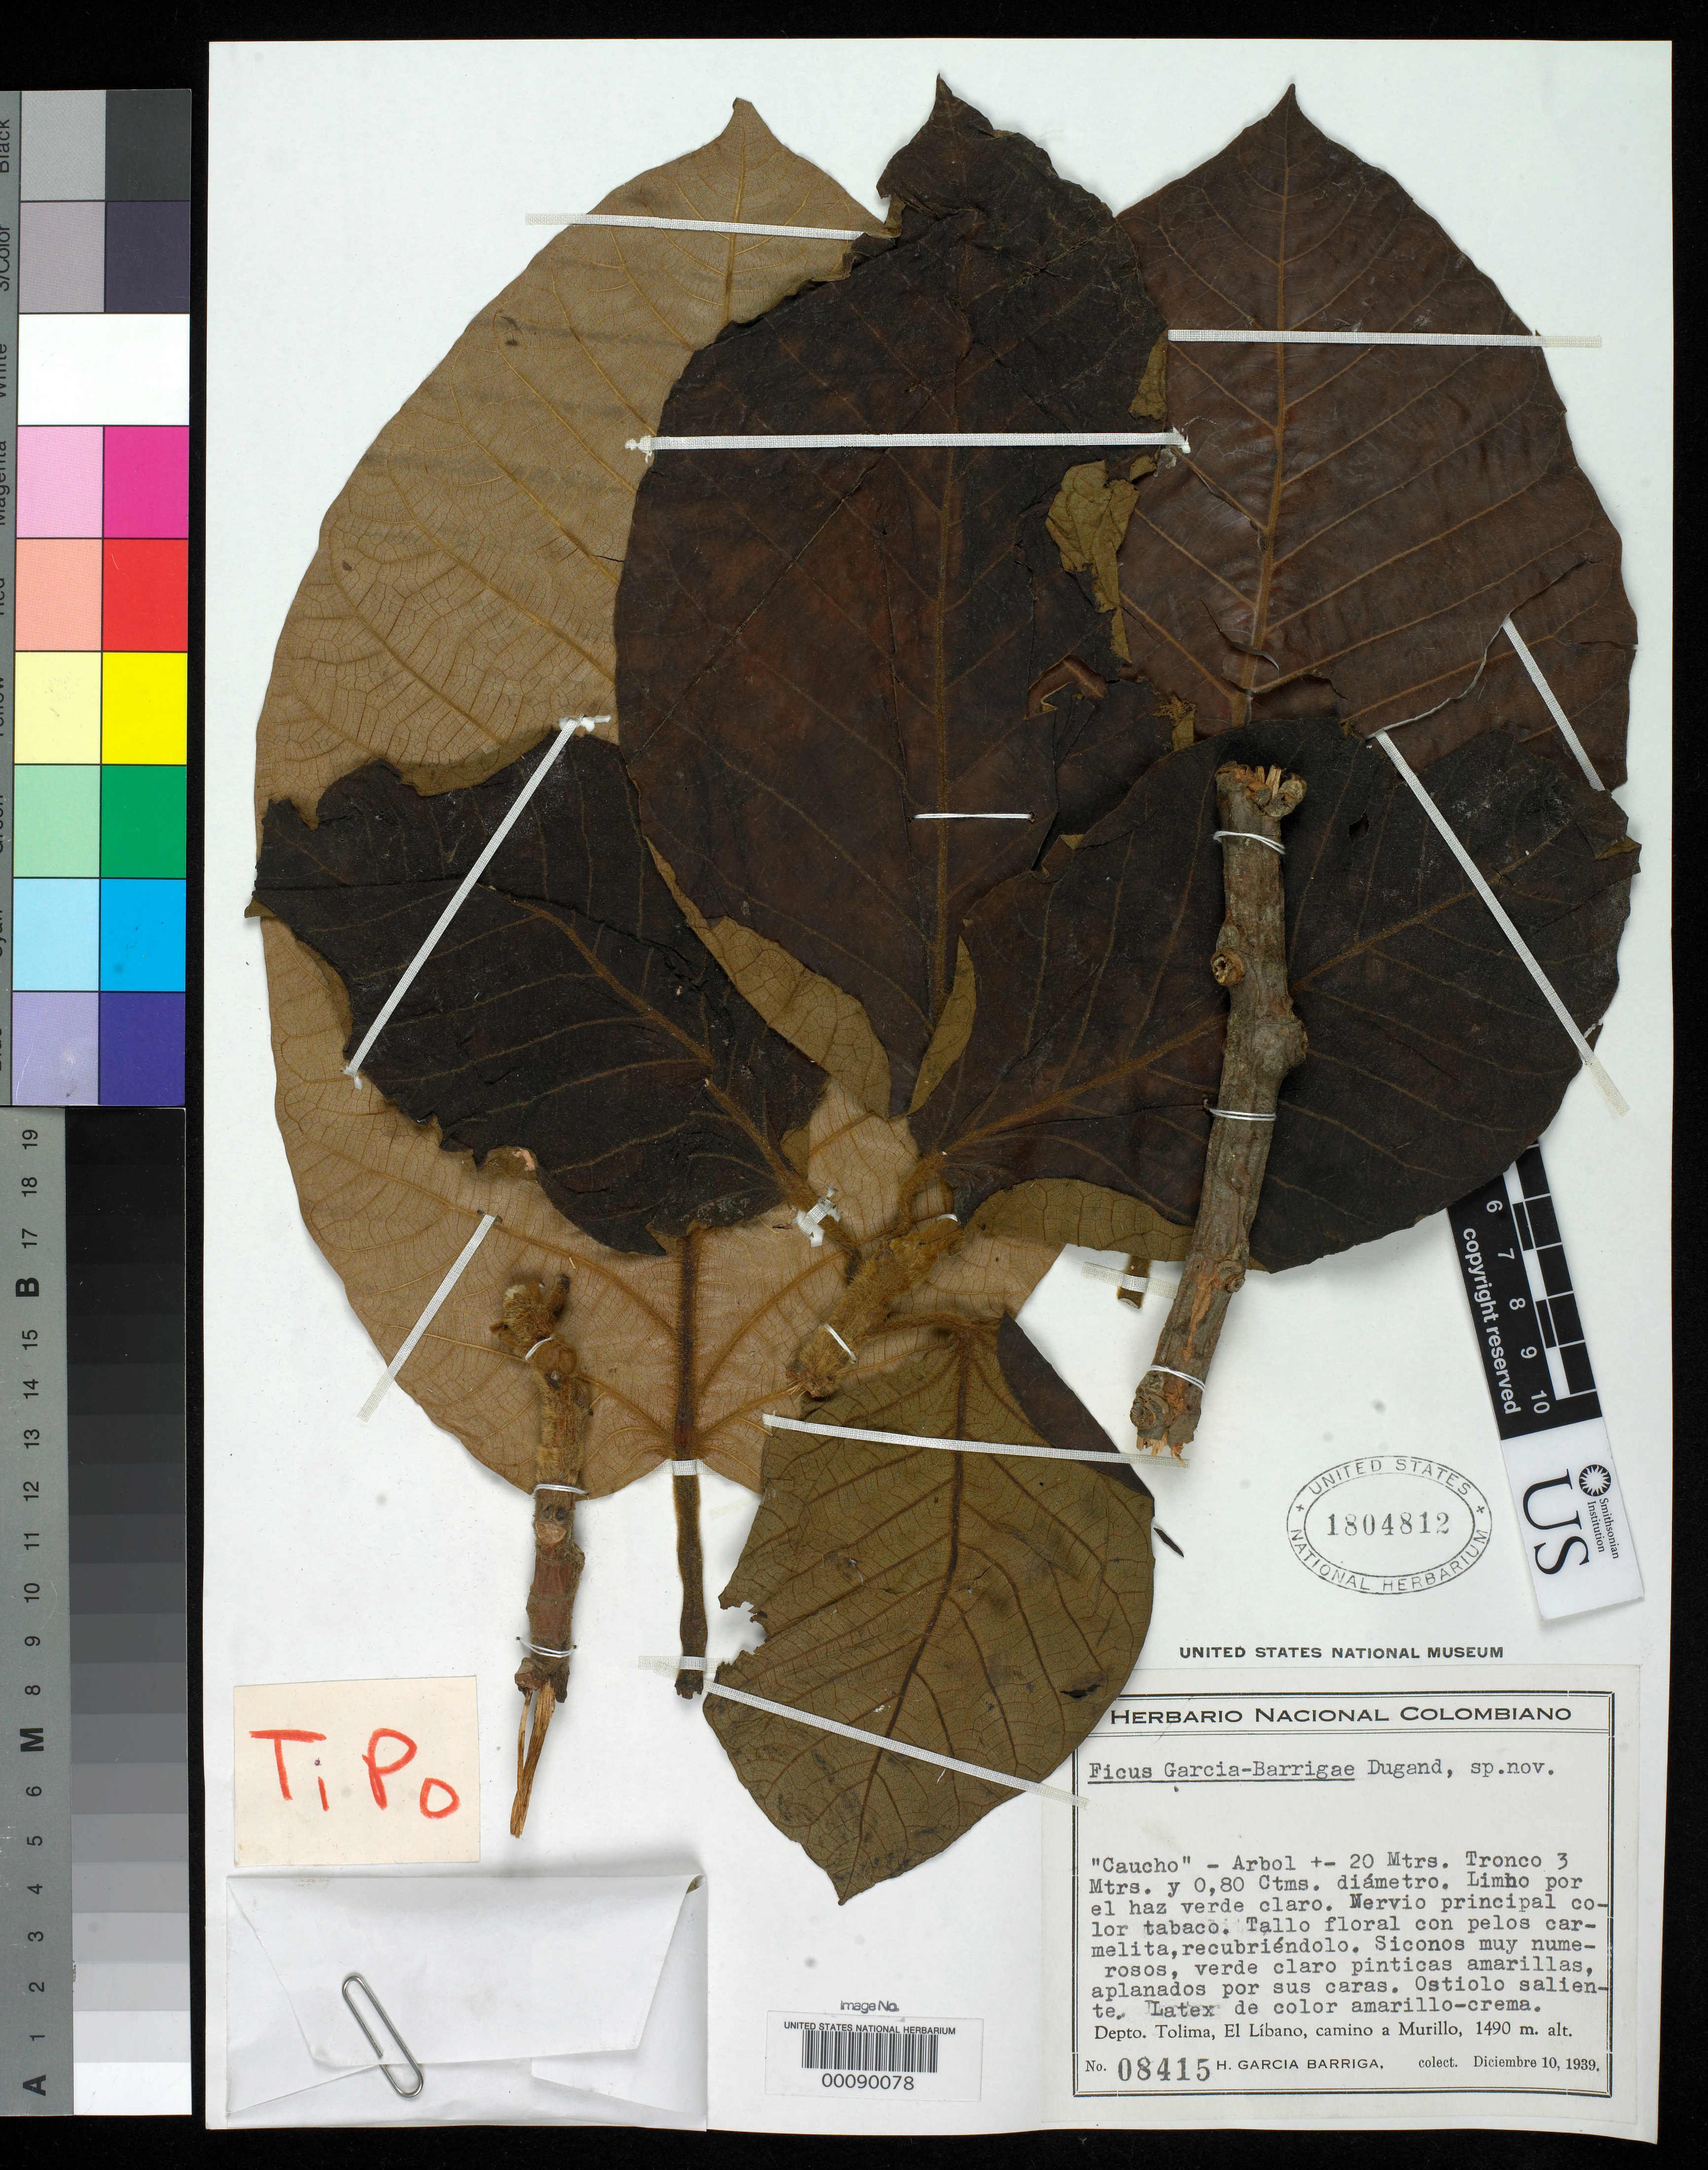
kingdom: Plantae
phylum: Tracheophyta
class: Magnoliopsida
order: Rosales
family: Moraceae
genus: Ficus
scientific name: Ficus garcia-barrigae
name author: Dugand G.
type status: Isotype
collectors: H. García Barriga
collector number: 8415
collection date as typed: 10 Dec 1939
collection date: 1939-12-10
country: Colombia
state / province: Tolima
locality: El Libano, road to Murillo.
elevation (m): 1490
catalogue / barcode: US 1804812